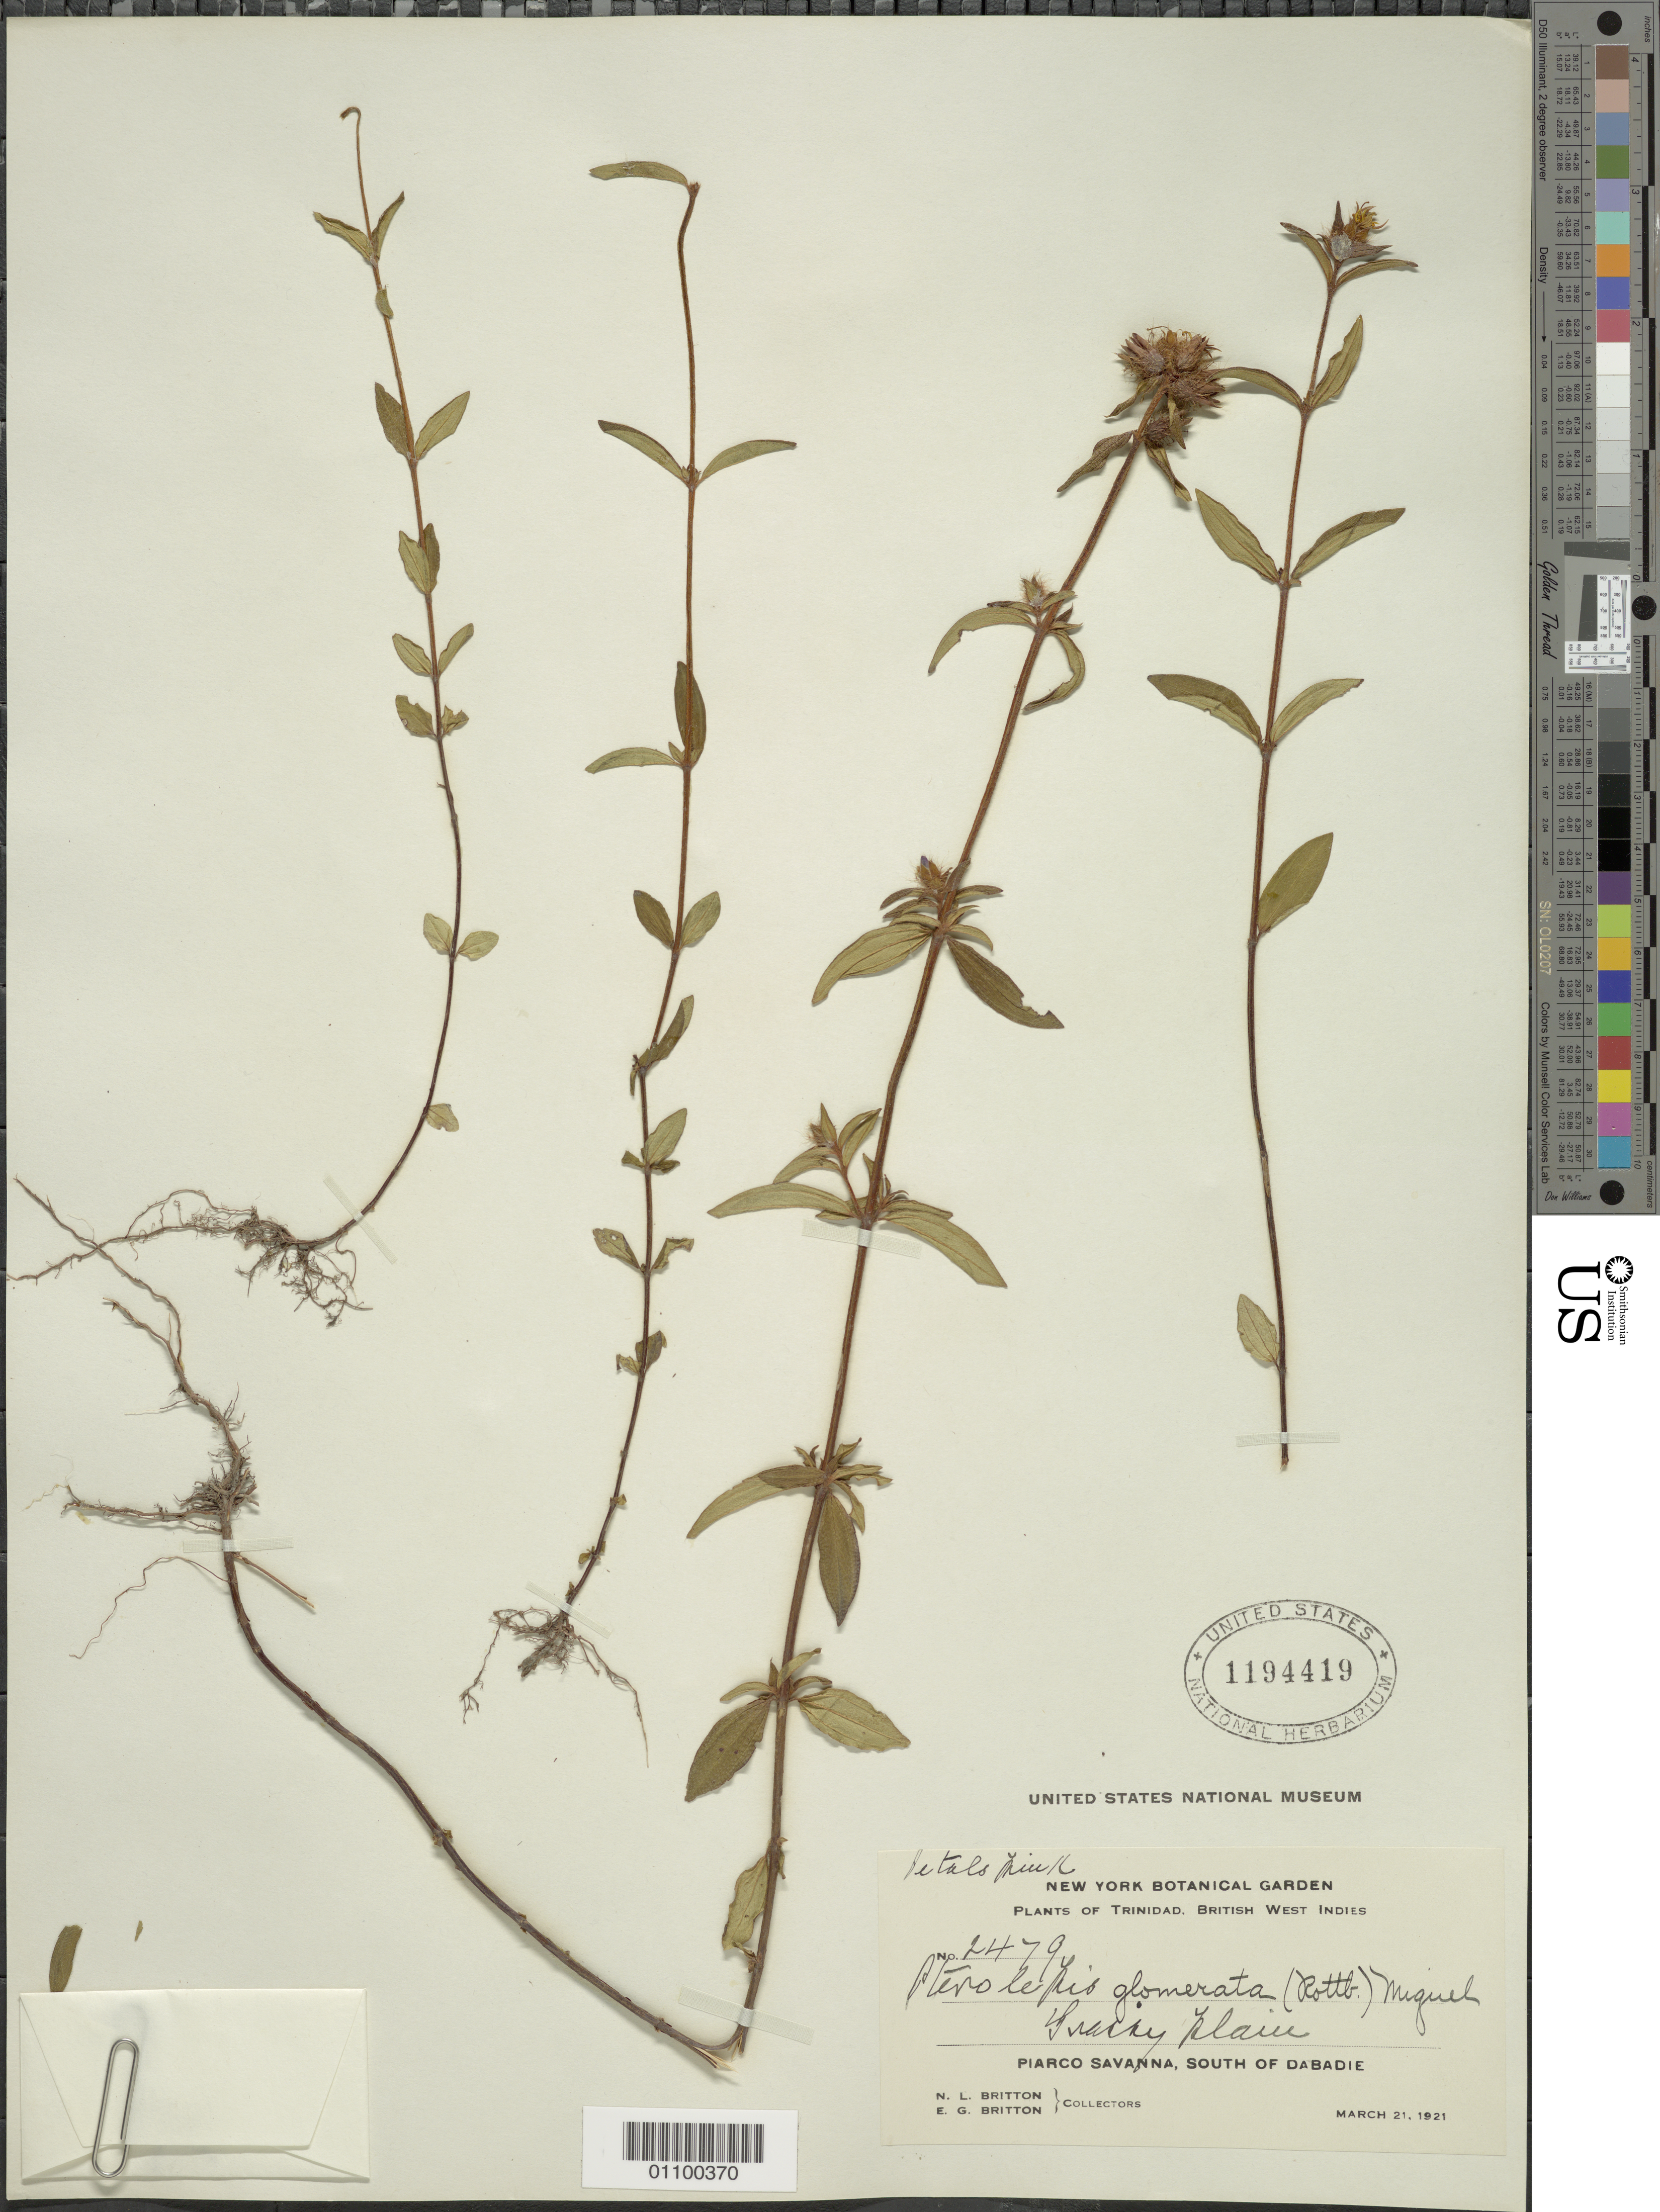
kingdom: Plantae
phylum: Tracheophyta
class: Magnoliopsida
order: Myrtales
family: Melastomataceae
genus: Pterolepis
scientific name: Pterolepis glomerata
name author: (Rottb.) Miq.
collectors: N. Britton & E. G. Britton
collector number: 2479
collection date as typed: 21 Mar 1921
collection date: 1921-03-21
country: Trinidad and Tobago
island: Trinidad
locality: Piarco Savanna, S of Dabadie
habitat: grassy plain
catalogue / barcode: US 1194419